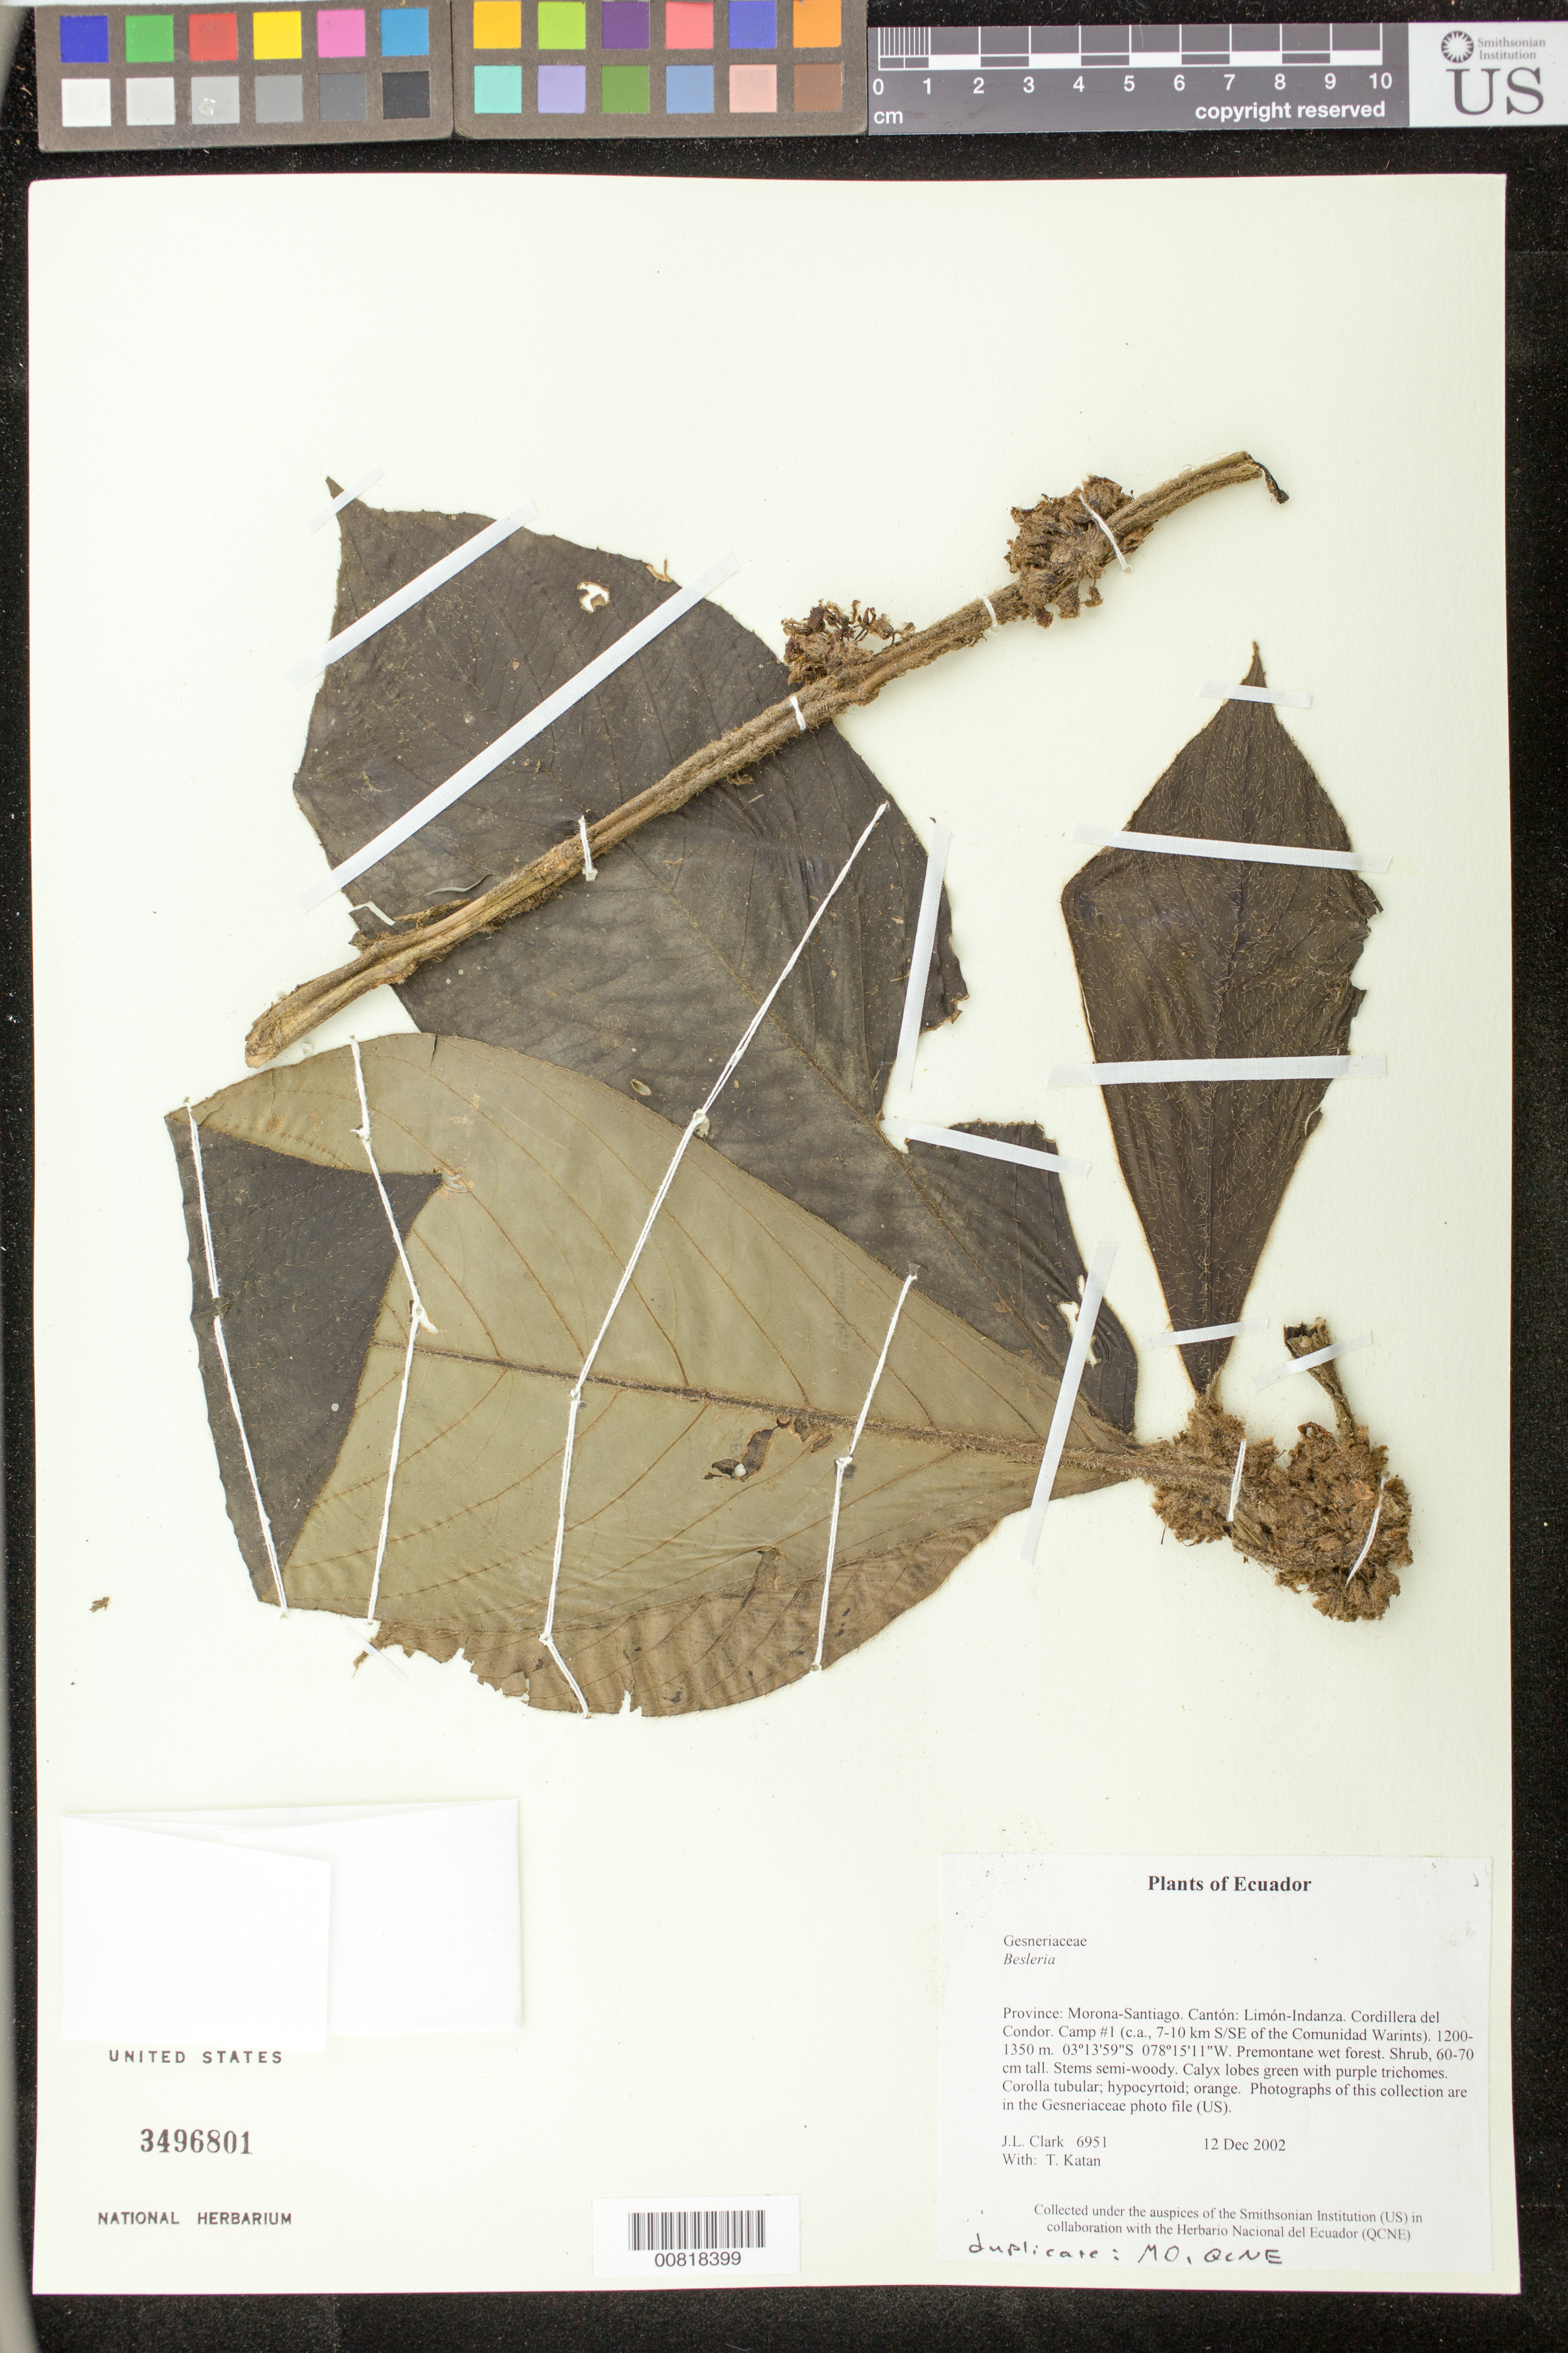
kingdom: Plantae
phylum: Tracheophyta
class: Magnoliopsida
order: Lamiales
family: Gesneriaceae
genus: Besleria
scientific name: Besleria sp.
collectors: J. L. Clark & T. Katan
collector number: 6951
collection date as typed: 12 Dec 2002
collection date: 2002-12-12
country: Ecuador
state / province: Morona-Santiago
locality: Limón-Indanza. Cordillera del Condor. Camp #1 (c.a., 7-10 km S/SE of the Comunidad Warints).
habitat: Premontane wet forest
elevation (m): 1200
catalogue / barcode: US 3496801